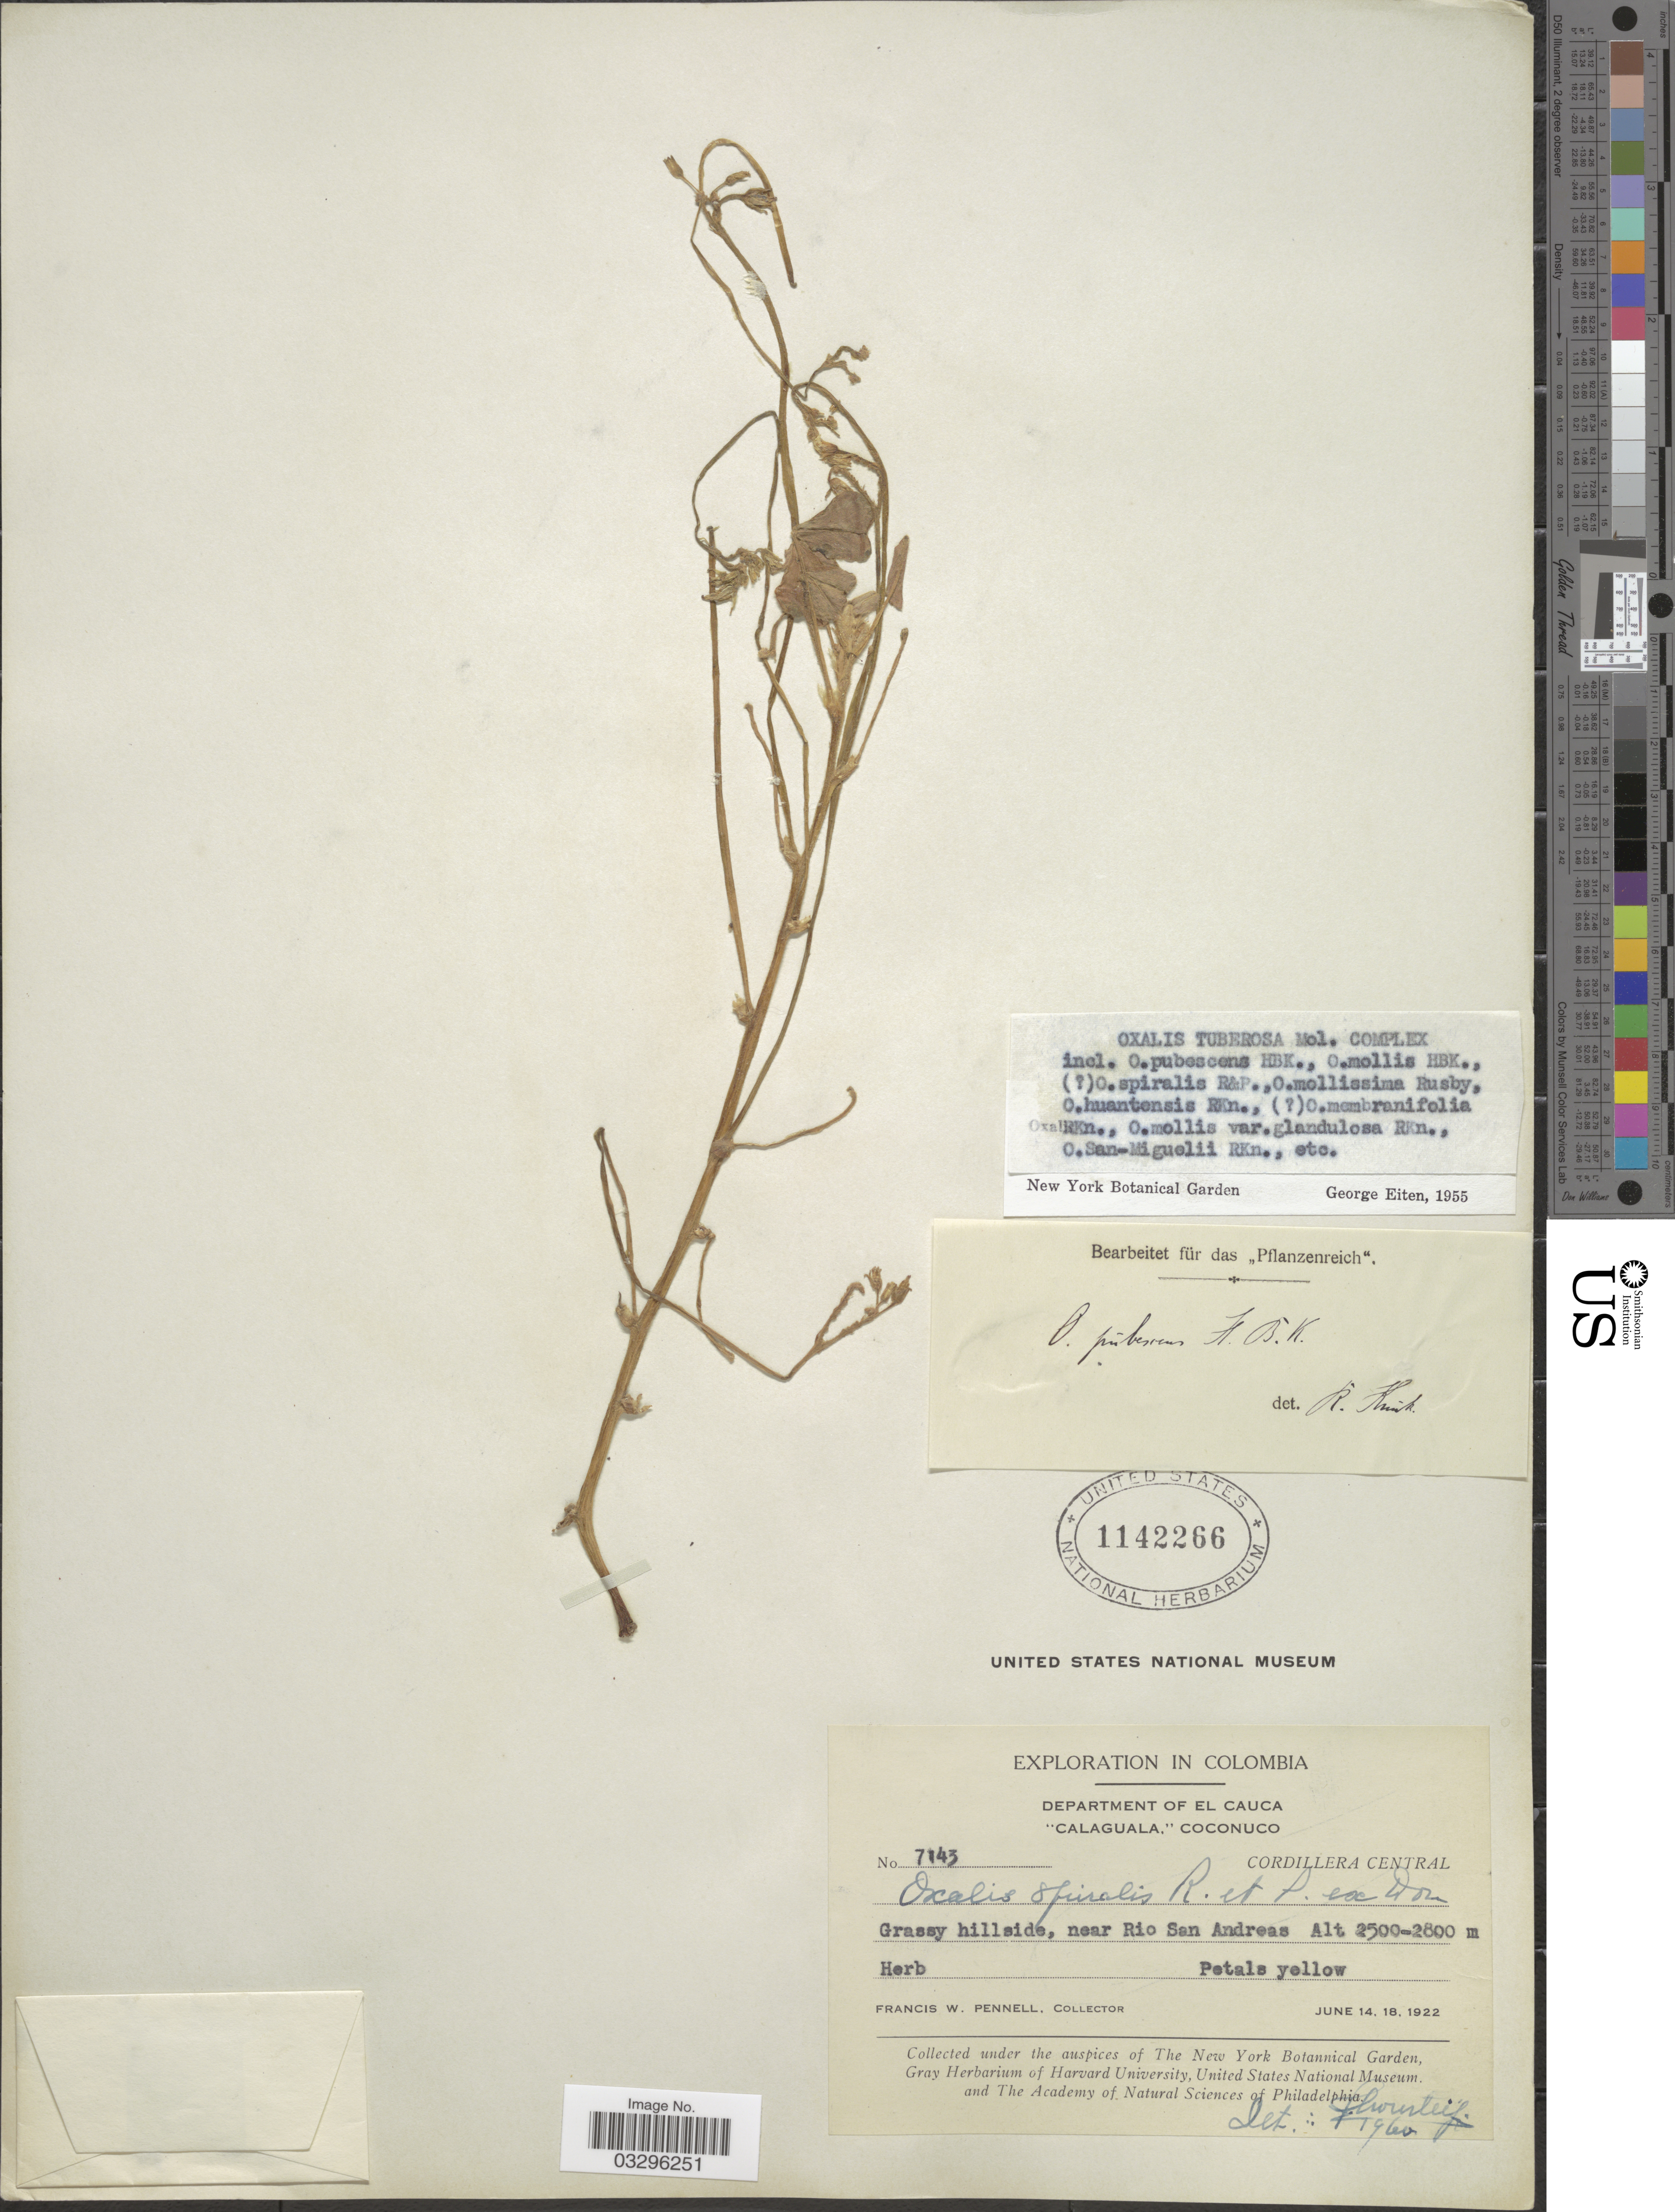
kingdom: Plantae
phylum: Tracheophyta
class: Magnoliopsida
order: Oxalidales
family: Oxalidaceae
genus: Oxalis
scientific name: Oxalis spiralis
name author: Ruiz & Pav. ex G. Don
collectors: F. W. Pennell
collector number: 7143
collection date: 1922-06-14/1922-06-18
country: Colombia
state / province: Cauca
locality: Department of El Cauca. "Calaguala," Coconuco. Cordillera Central. Grassy hillside, near Rio San Andreas.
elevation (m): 2500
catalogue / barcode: US 1142266